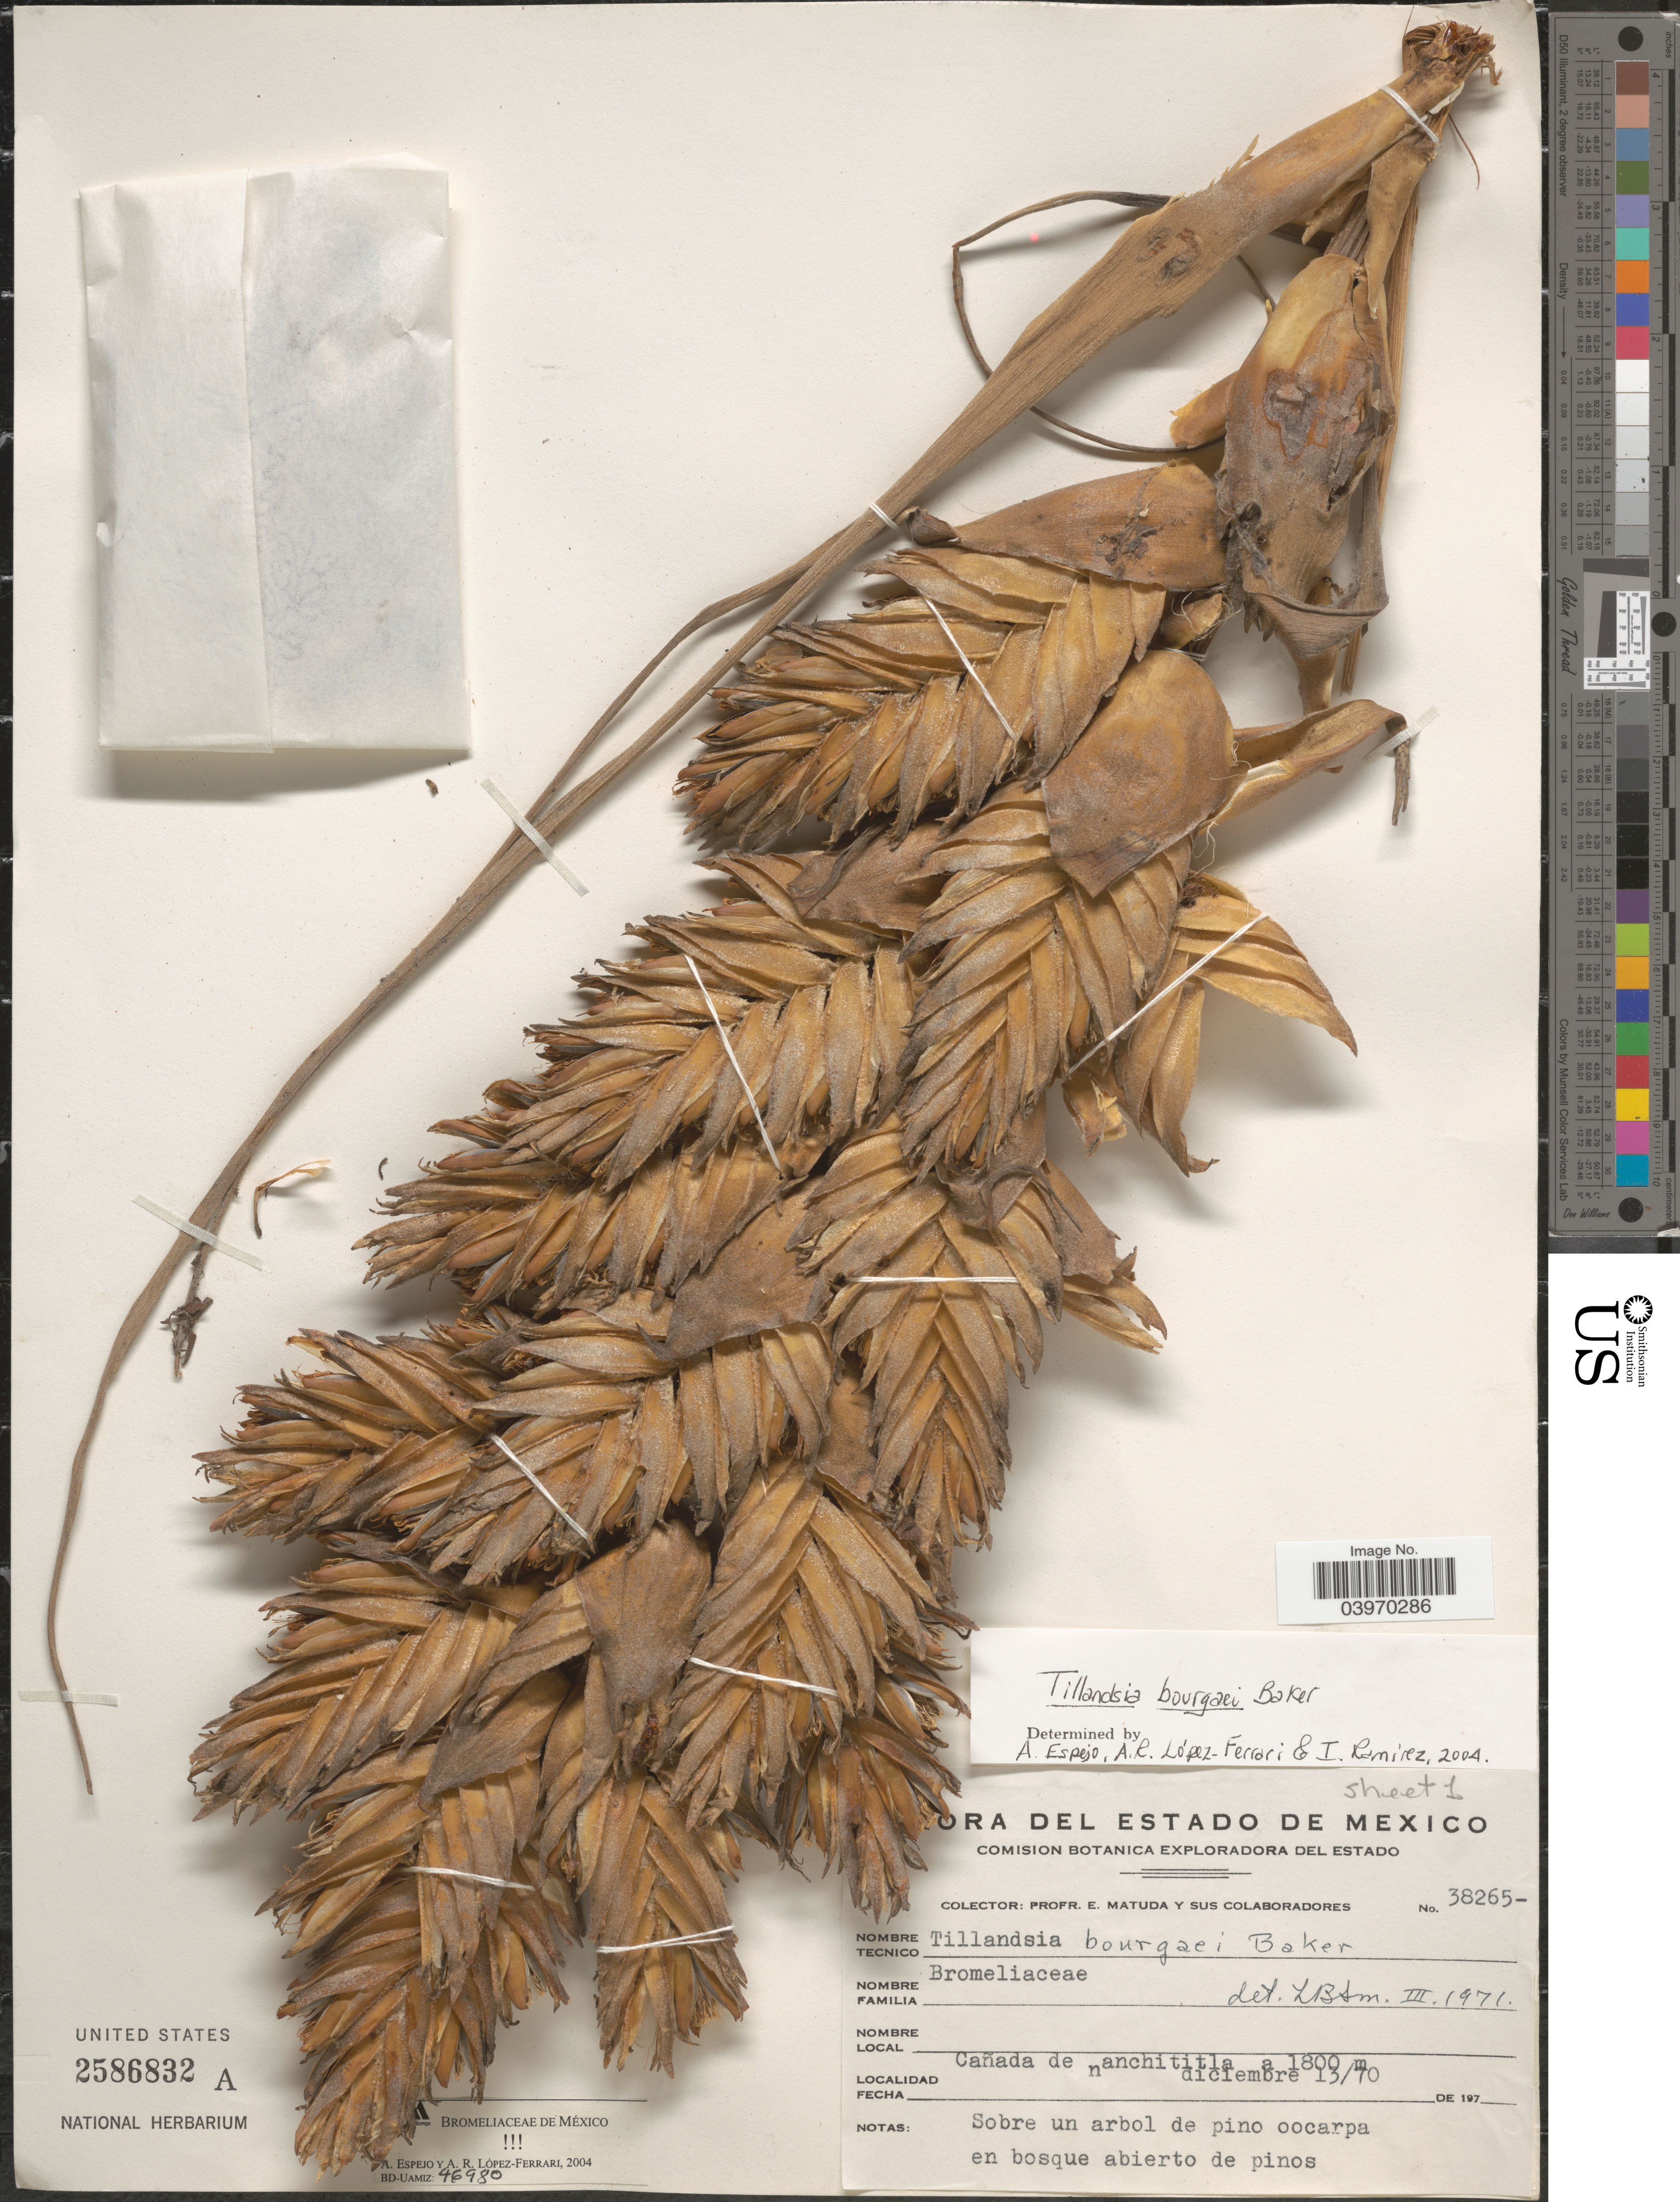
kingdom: Plantae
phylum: Tracheophyta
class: Liliopsida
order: Poales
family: Bromeliaceae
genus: Tillandsia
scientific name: Tillandsia bourgaei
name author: Baker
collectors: E. Matuda & Sus Colaboradores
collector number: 38265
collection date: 1970-12-13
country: Mexico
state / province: México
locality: Cañada de nanchititla.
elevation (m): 1800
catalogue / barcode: US 2586832A